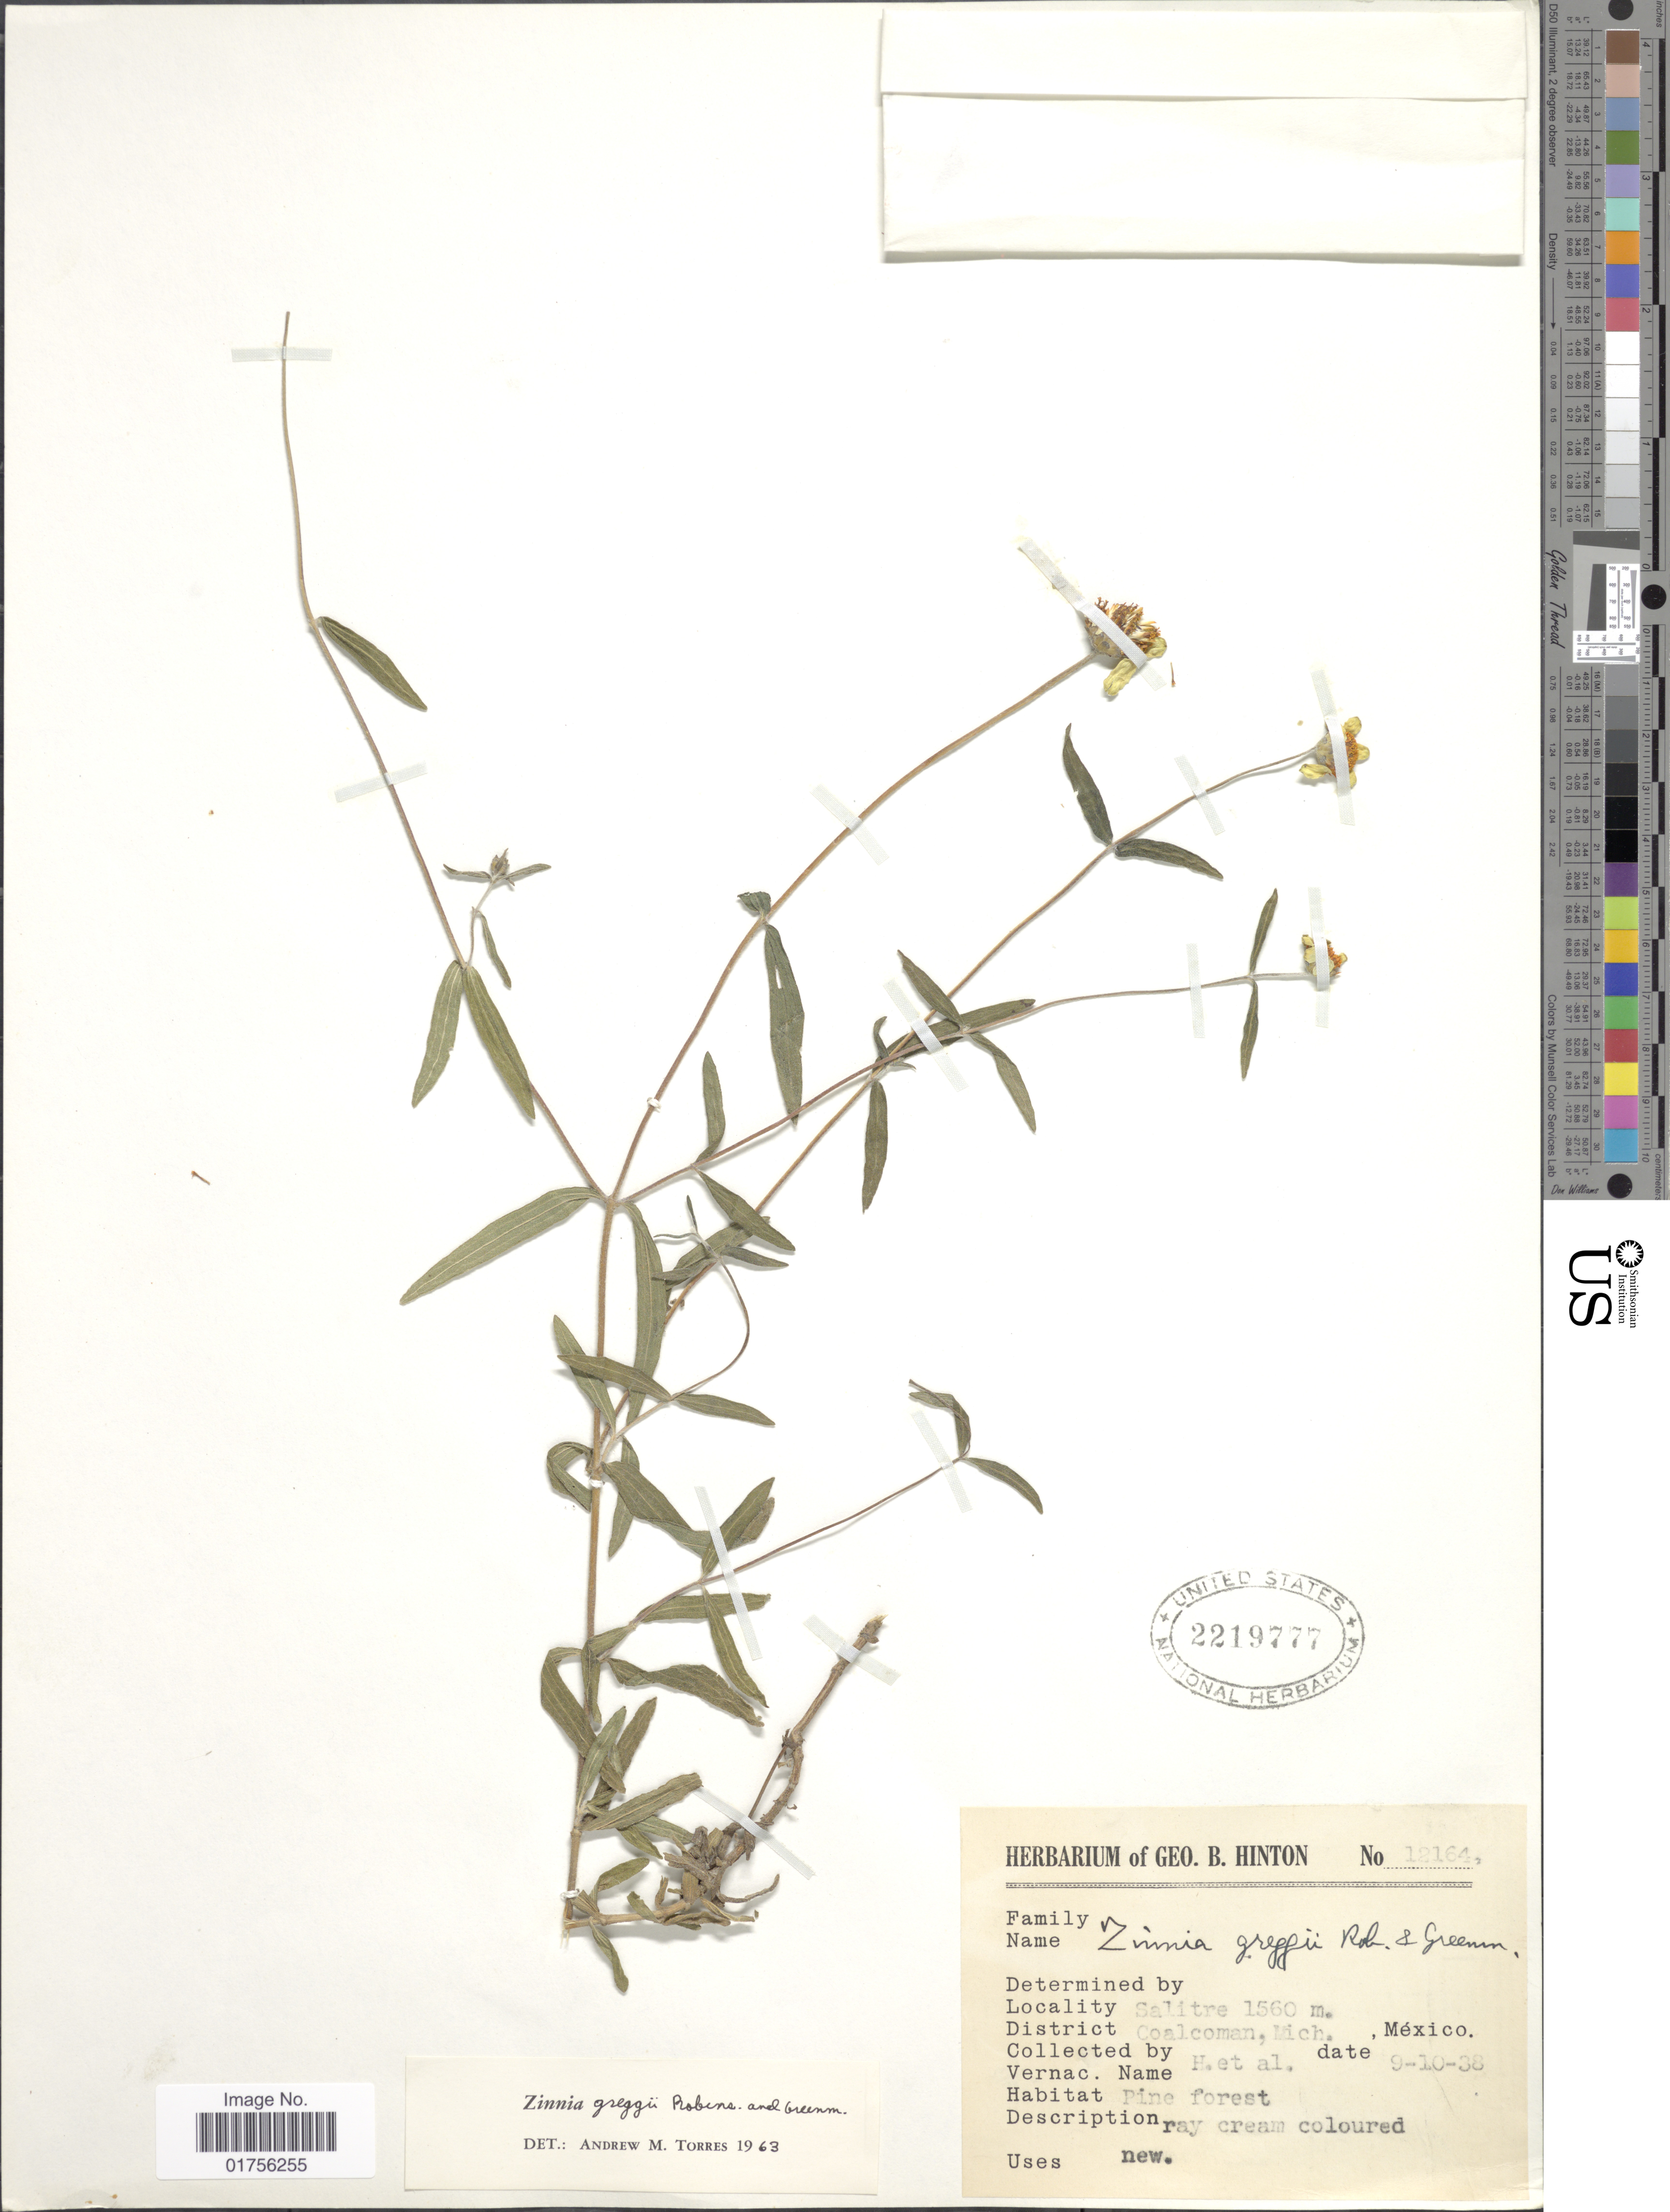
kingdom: Plantae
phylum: Tracheophyta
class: Magnoliopsida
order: Asterales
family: Asteraceae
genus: Zinnia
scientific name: Zinnia greggii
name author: (B.L. Rob.) B.L. Rob.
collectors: G. B. Hinton & et al.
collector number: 12164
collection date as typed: Transcribed d/m/y: 10/9/38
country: Mexico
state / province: Michoacán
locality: Salitre, District Coalcoman, Mich., Mexico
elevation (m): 1560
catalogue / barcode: US 2219777